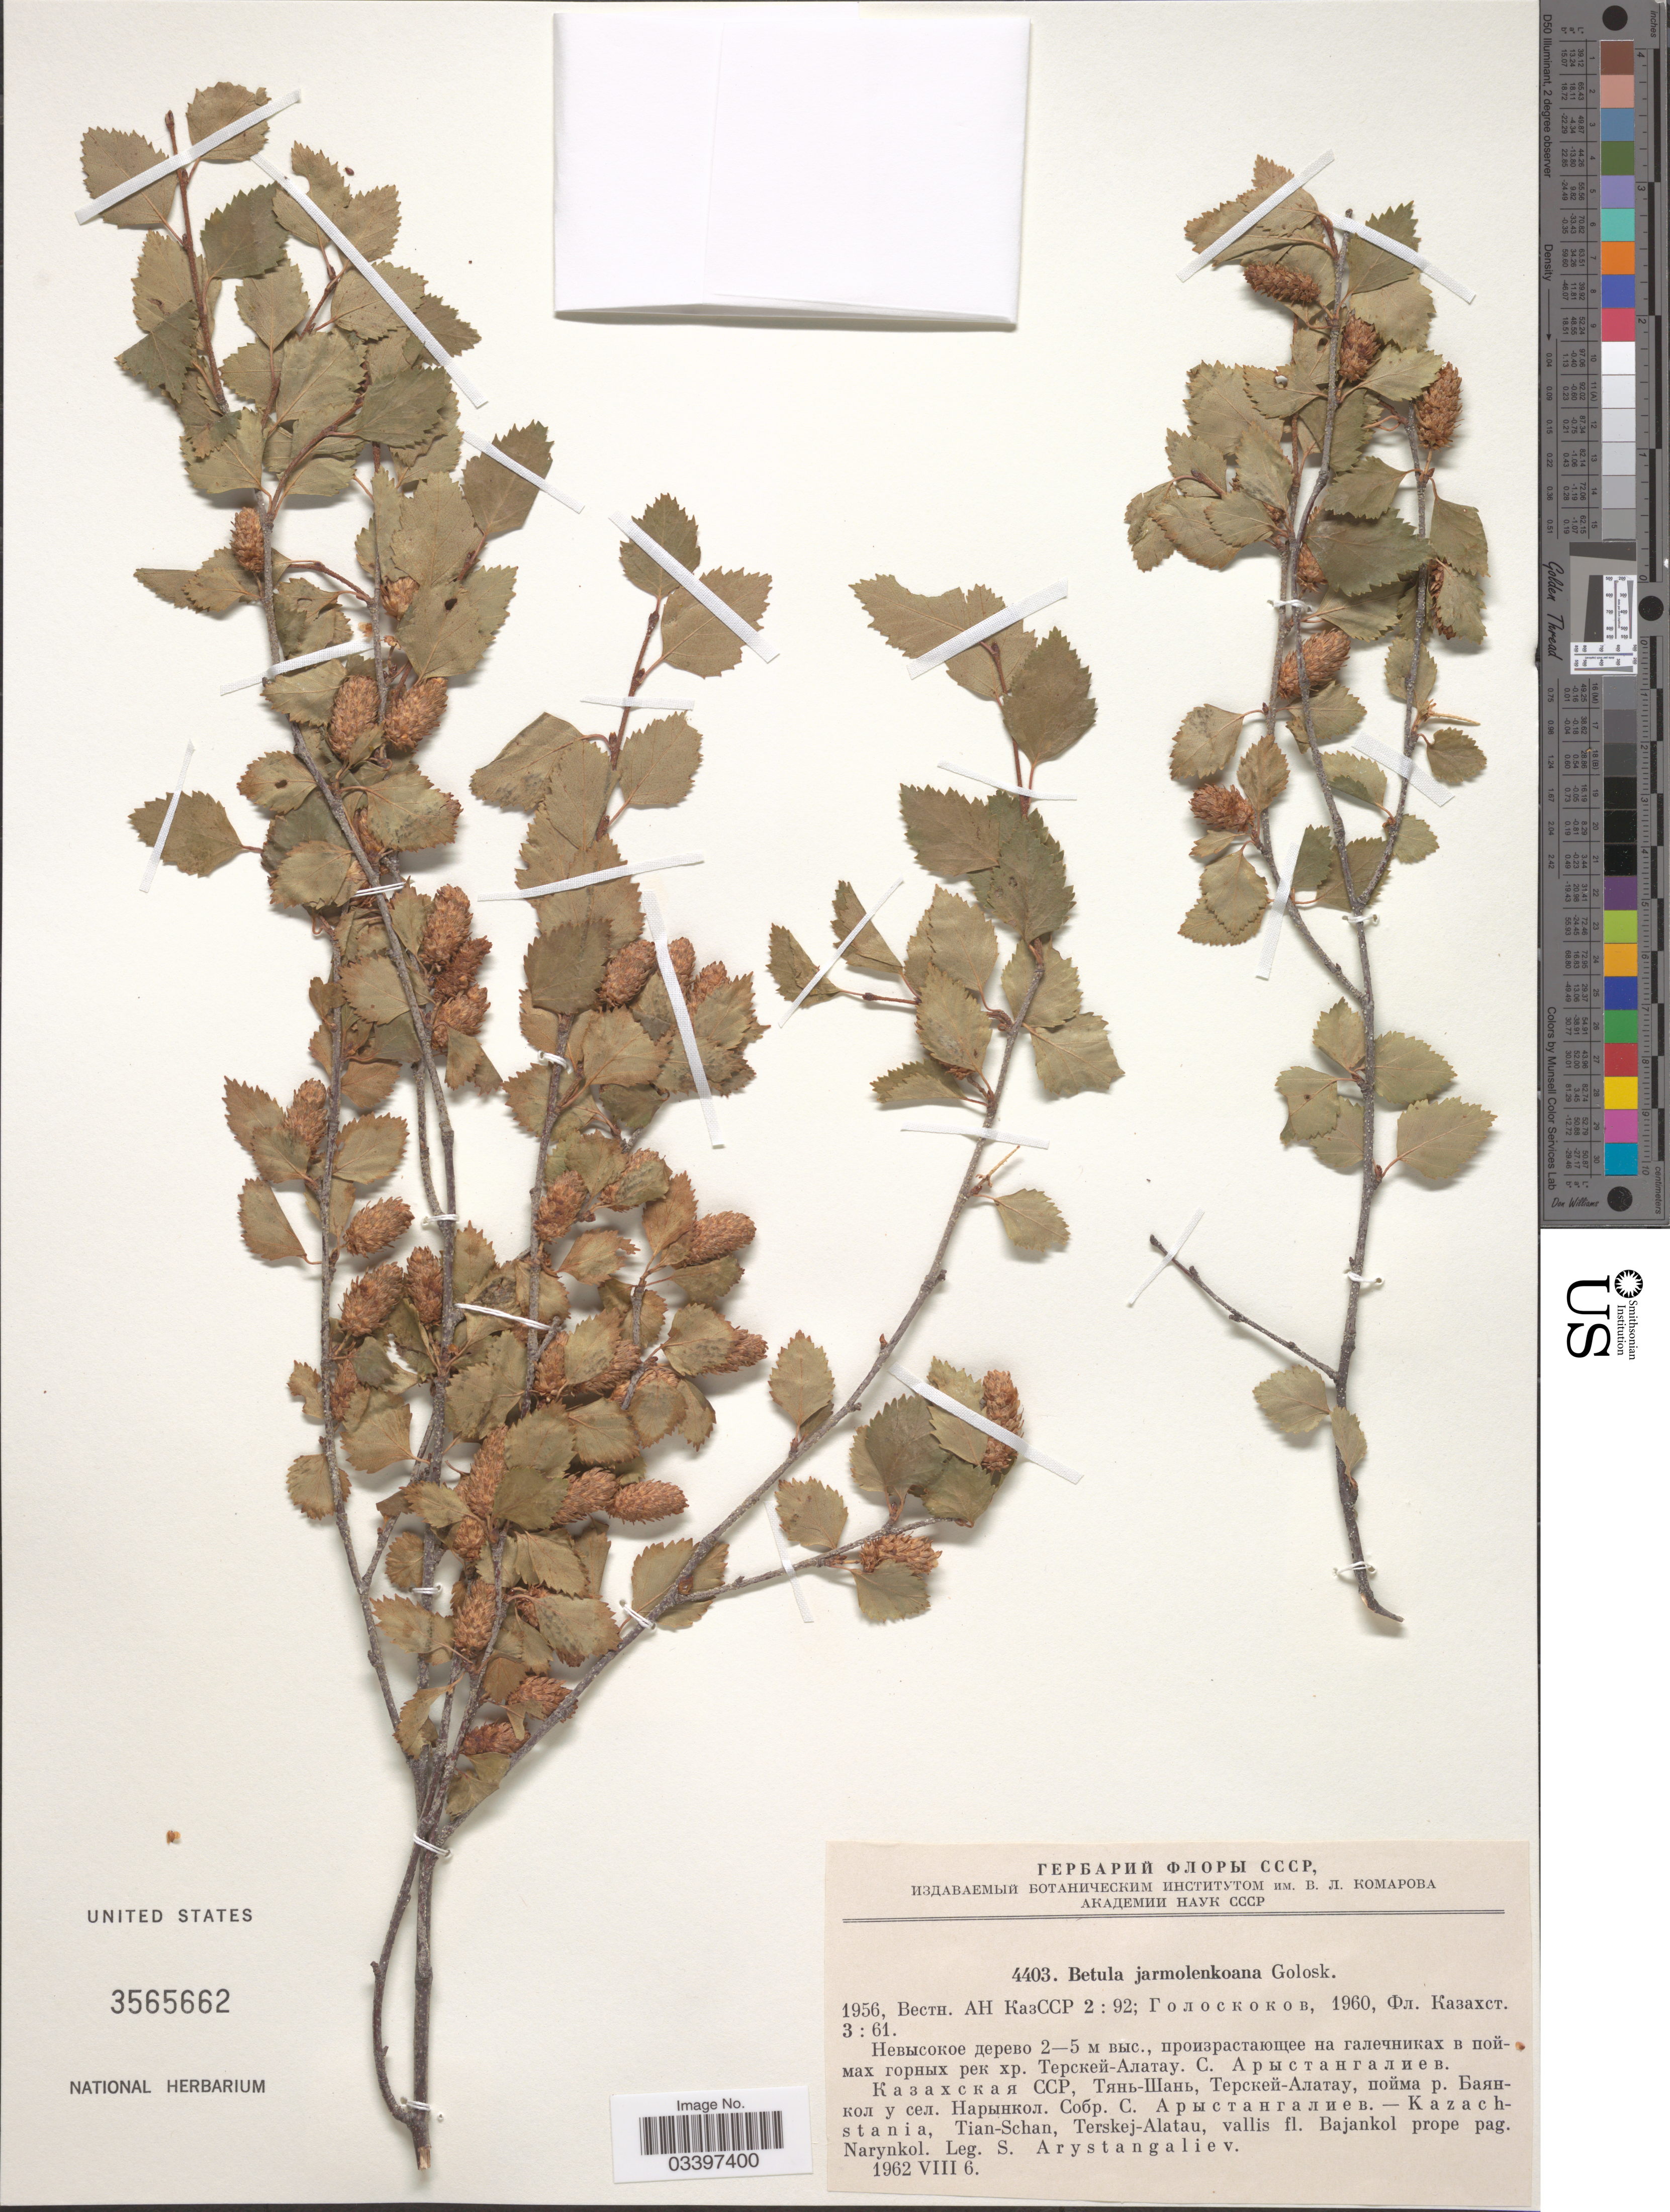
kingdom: Plantae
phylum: Tracheophyta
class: Magnoliopsida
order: Fagales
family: Betulaceae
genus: Betula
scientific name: Betula jarmolenkoana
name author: Golosk.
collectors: S. Arystangaliev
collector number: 4403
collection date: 1962-08-06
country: Kazakhstan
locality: Kazachstania, Tian-Schan, Terskej-Alatau, vallis fl. Bajankol prope pag. Narynkol.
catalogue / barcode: US 3565662